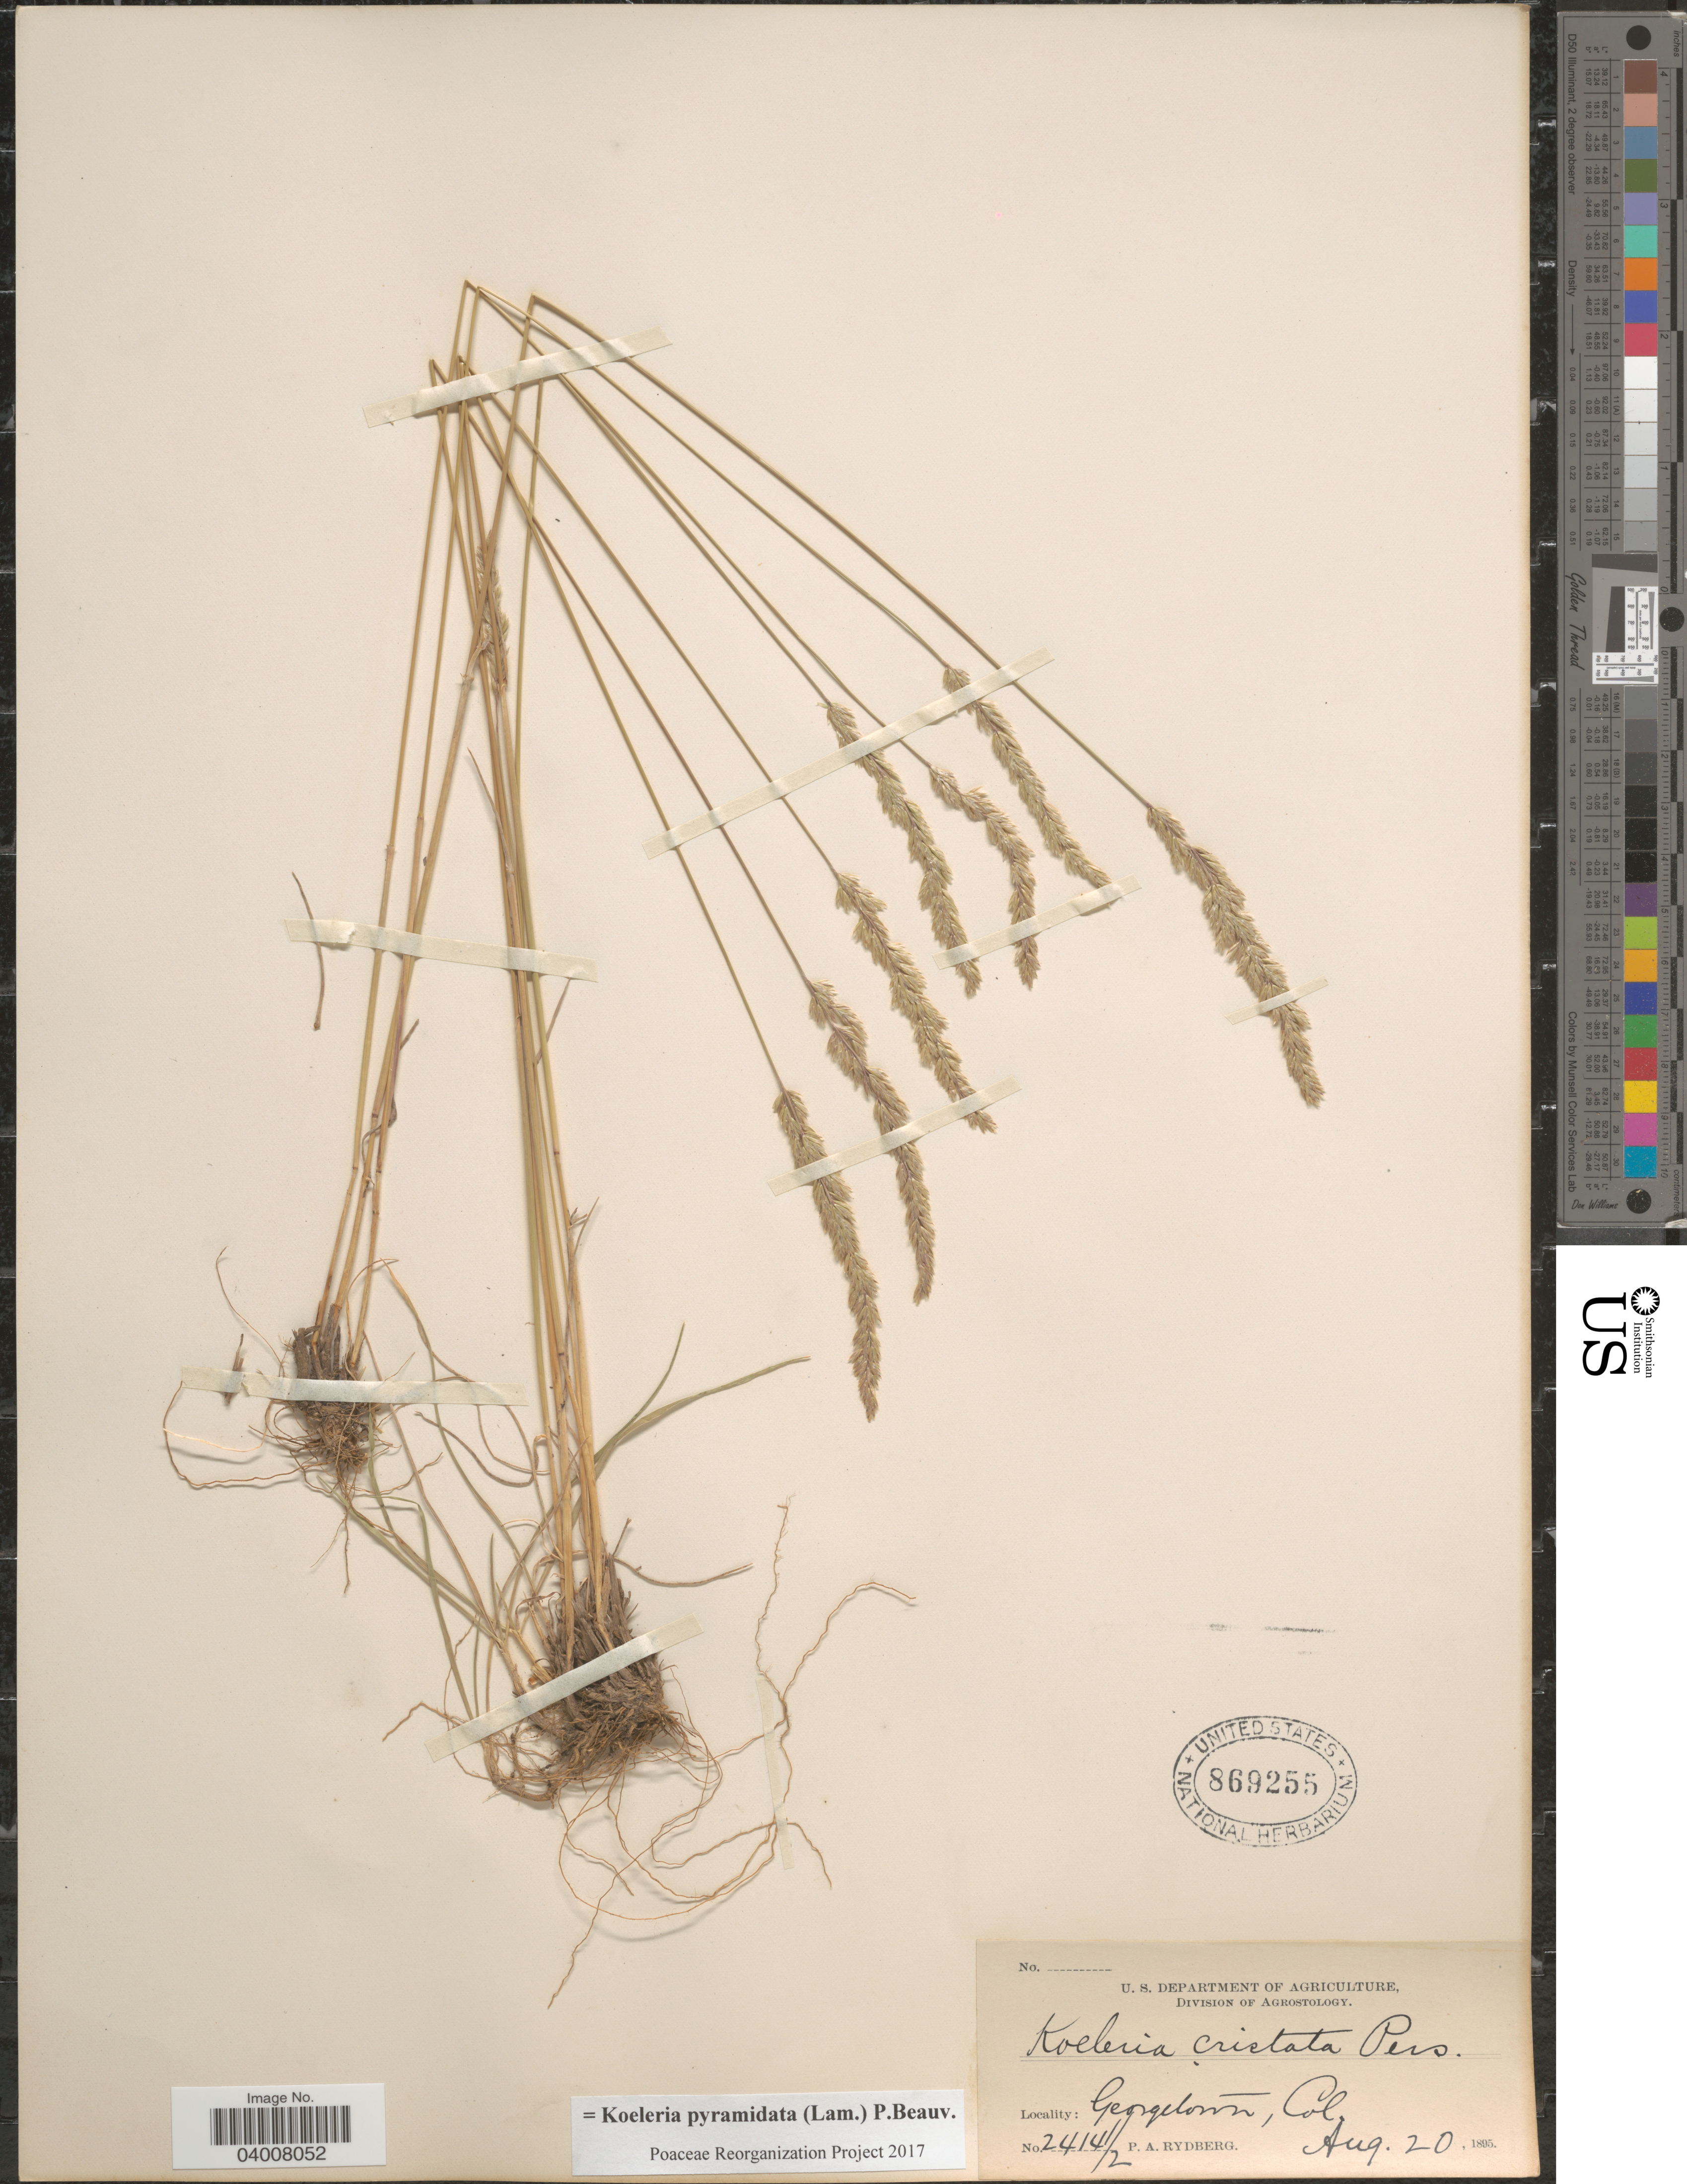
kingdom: Plantae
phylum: Tracheophyta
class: Liliopsida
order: Poales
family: Poaceae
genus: Koeleria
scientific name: Koeleria pyramidata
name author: (Lam.) P. Beauv.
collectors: P. A. Rydberg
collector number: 2414½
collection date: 1895-08-20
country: United States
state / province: Colorado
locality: Georgetown.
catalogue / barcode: US 869255